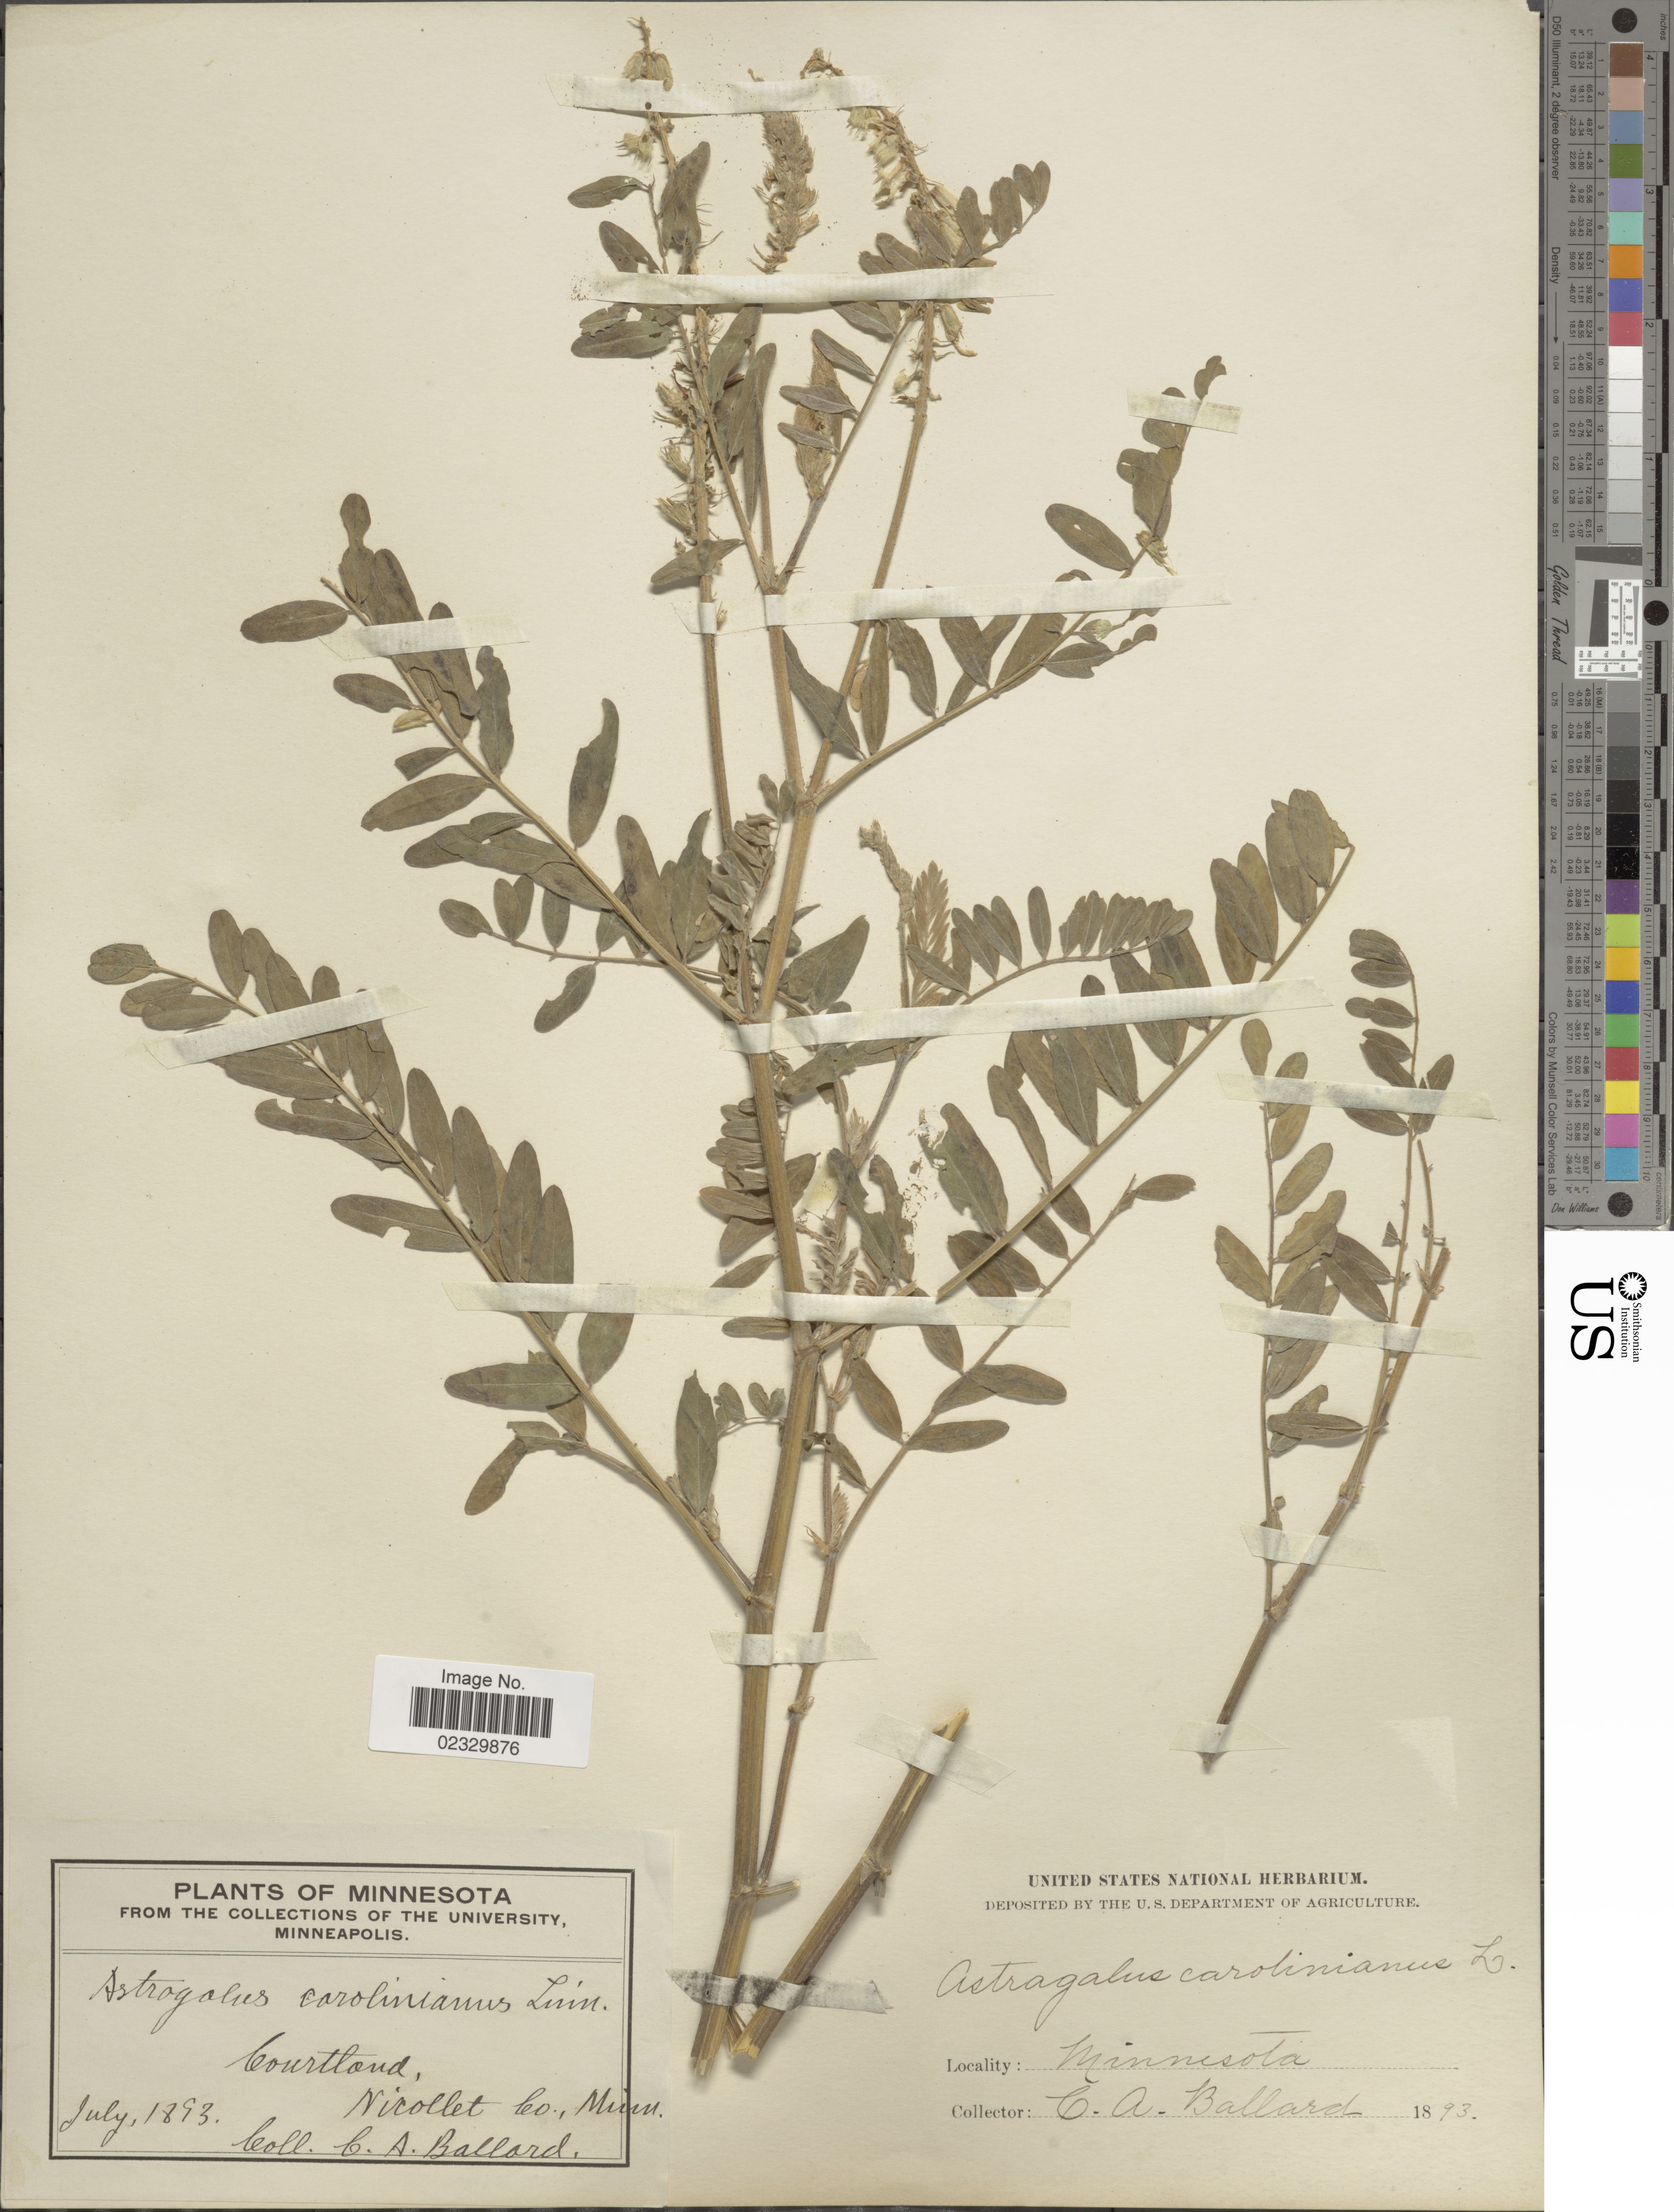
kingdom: Plantae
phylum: Tracheophyta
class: Magnoliopsida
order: Fabales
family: Fabaceae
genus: Astragalus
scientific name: Astragalus canadensis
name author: L.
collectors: C. A. Ballard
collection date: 1893-07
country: United States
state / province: Minnesota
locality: Courtland, Nicollet Co.